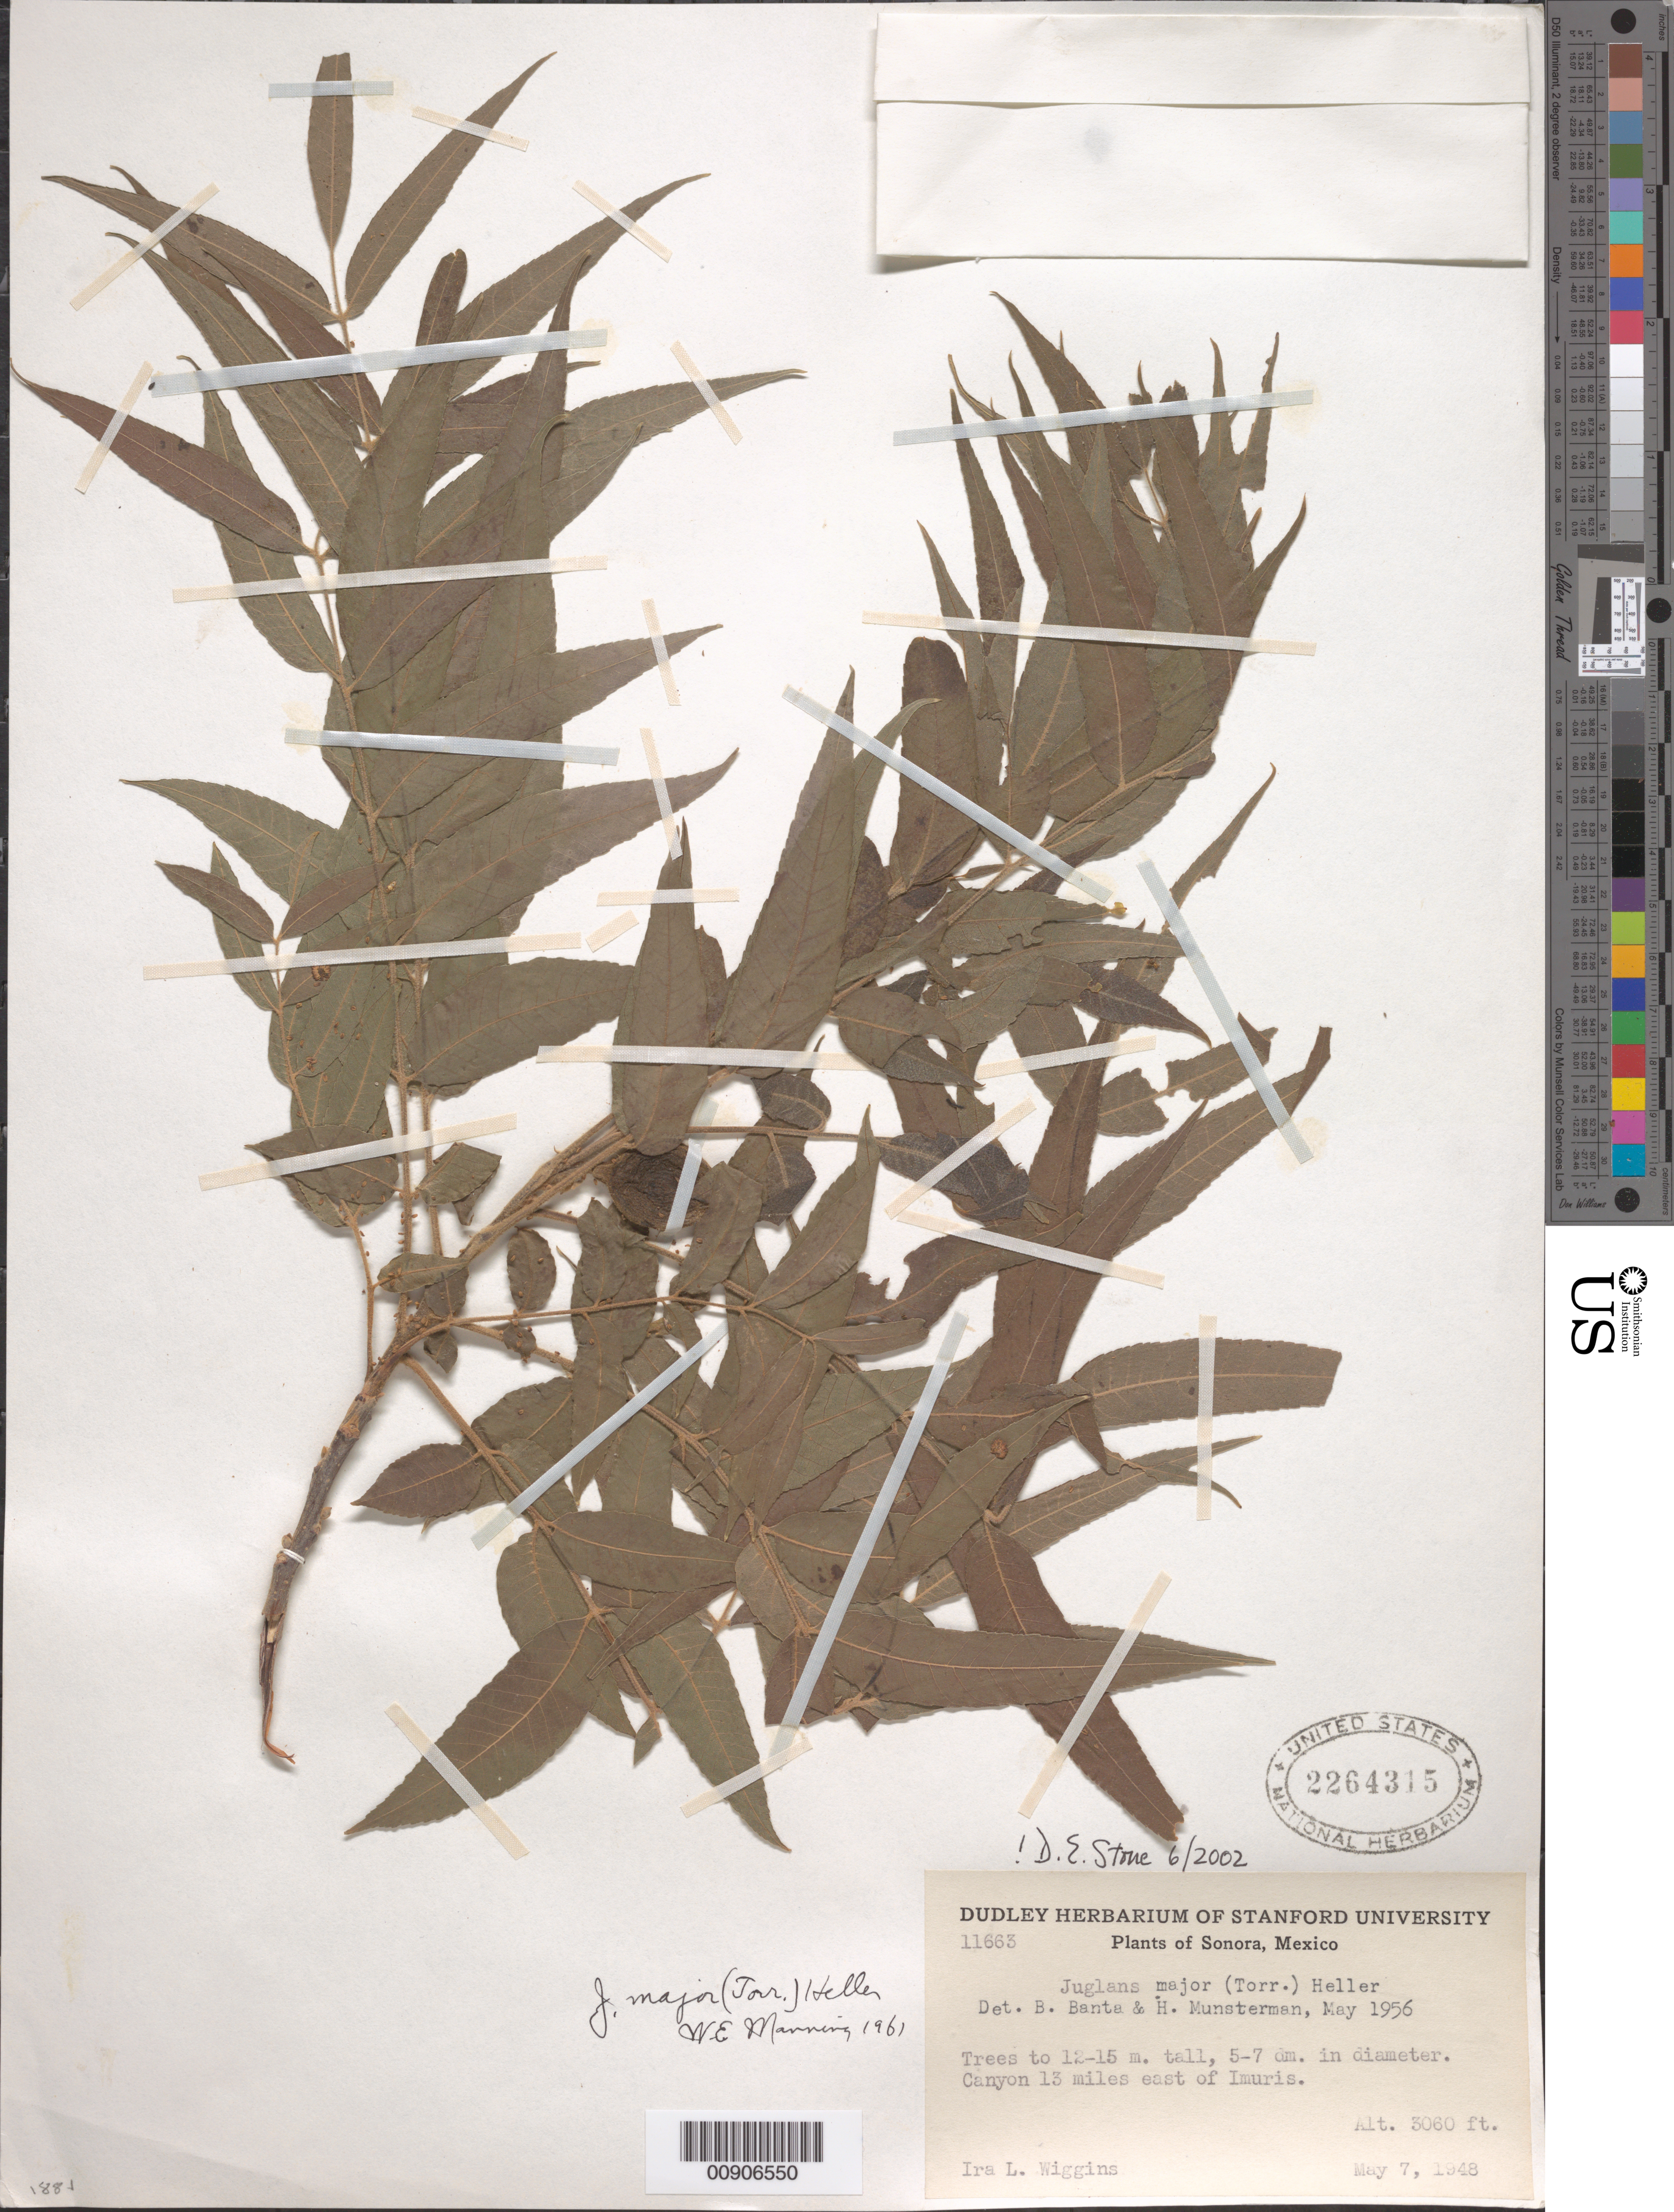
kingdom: Plantae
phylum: Tracheophyta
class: Magnoliopsida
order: Fagales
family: Juglandaceae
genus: Juglans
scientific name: Juglans major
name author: (Torr.) A. Heller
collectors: I. L. Wiggins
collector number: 11663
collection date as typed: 07 May 1948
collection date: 1948-05-07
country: Mexico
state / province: Sonora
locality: Canyon 13 miles east of Imuris, Sonora.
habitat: Canyon.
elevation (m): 933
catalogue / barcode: US 2264315